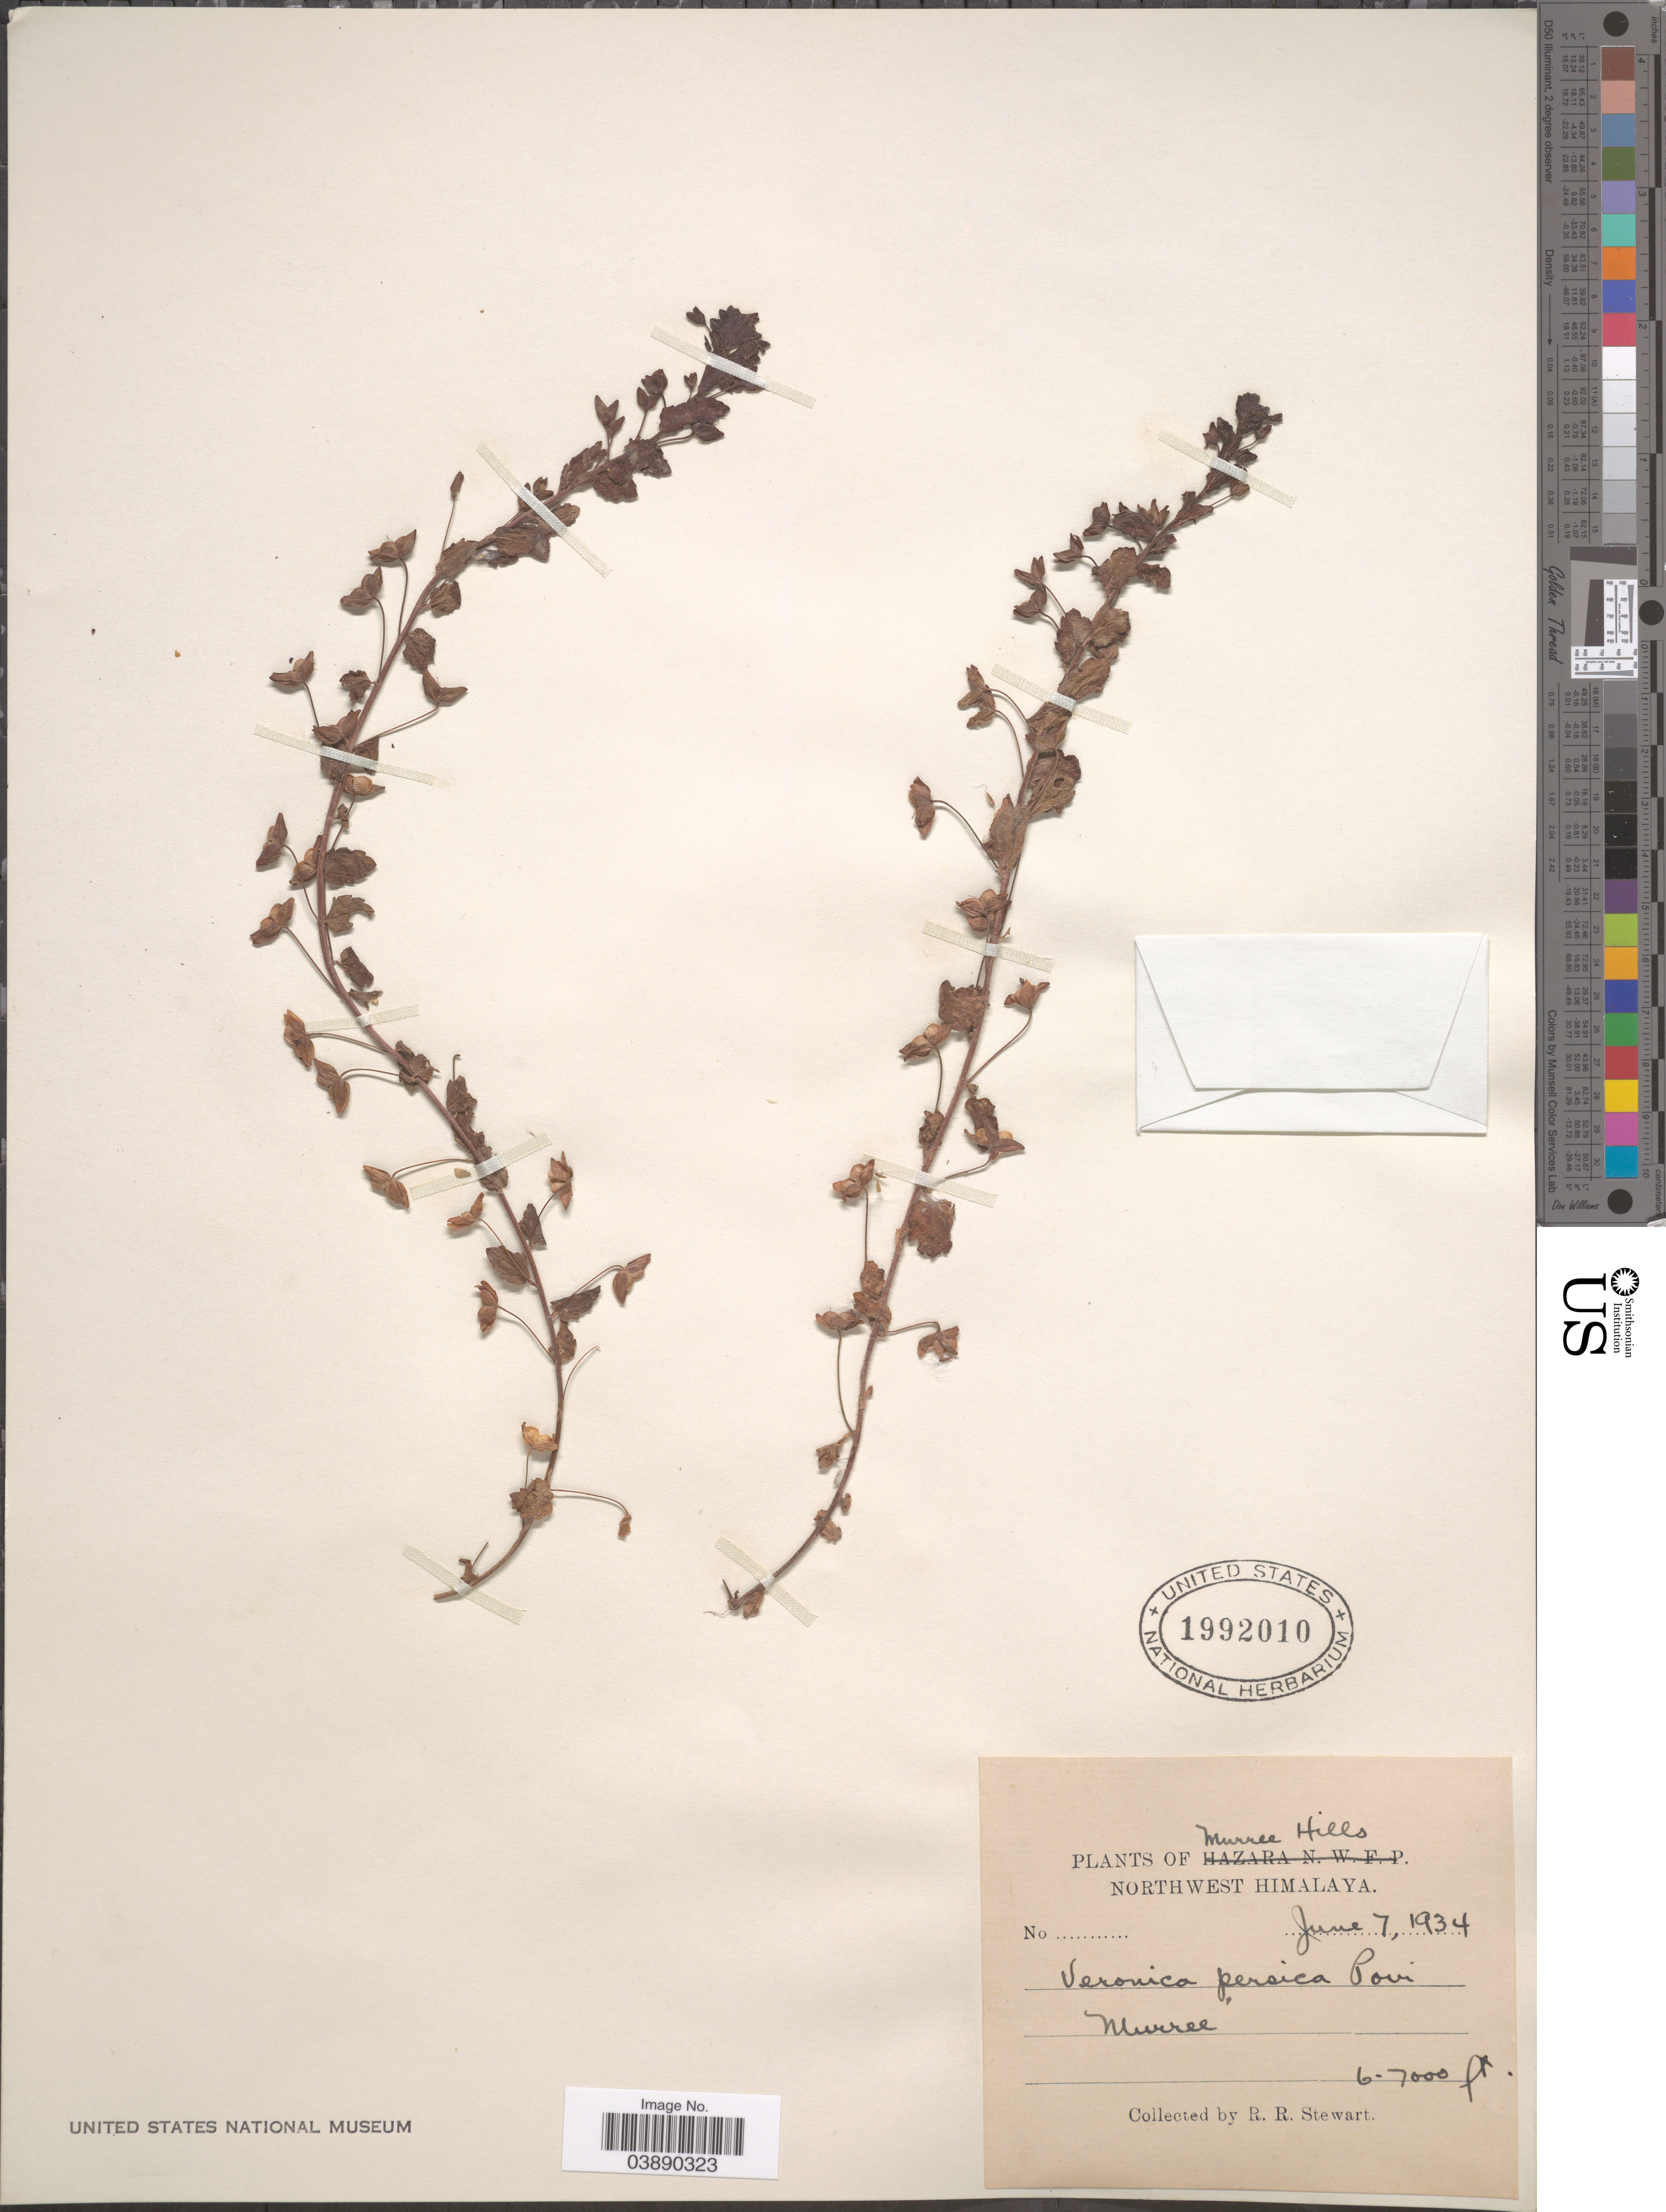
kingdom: Plantae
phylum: Tracheophyta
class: Magnoliopsida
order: Lamiales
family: Plantaginaceae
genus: Veronica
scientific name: Veronica persica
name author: Poir.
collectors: R. Stewart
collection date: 1934-06-07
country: Pakistan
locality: Murree Hills. Northwest Himalaya. Murree.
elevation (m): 1829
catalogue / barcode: US 1992010